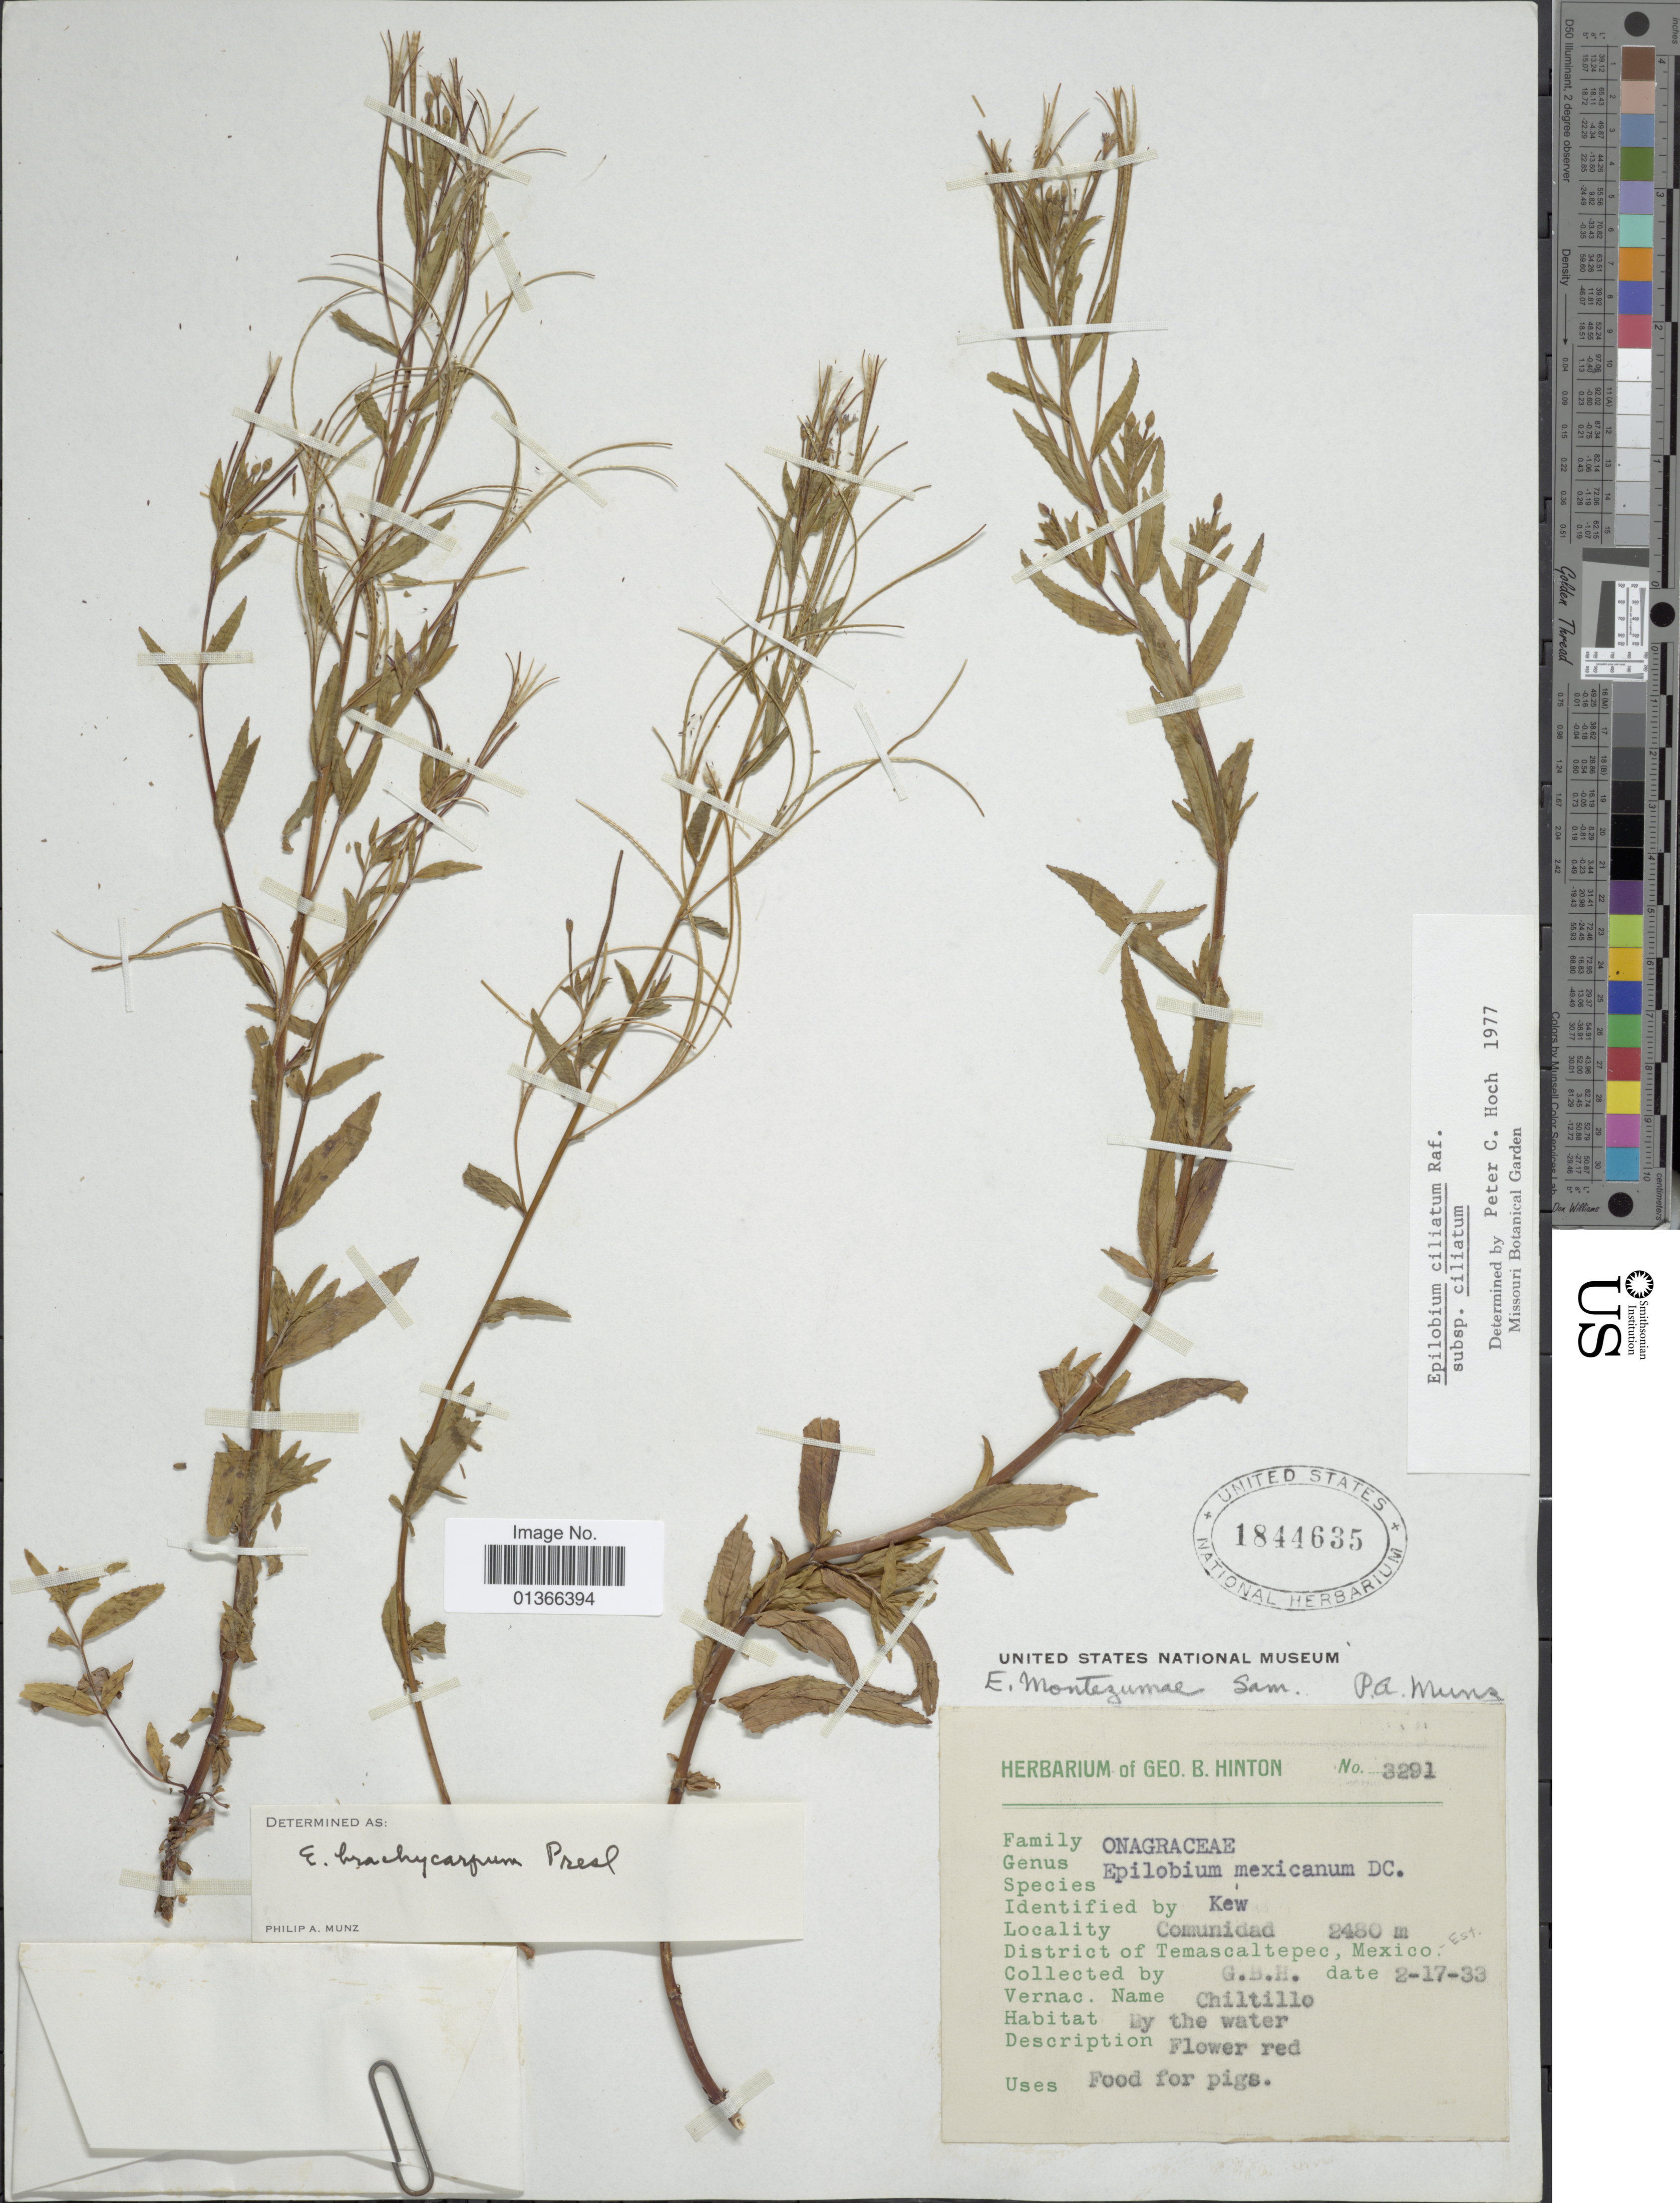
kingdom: Plantae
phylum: Tracheophyta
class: Magnoliopsida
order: Myrtales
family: Onagraceae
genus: Epilobium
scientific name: Epilobium ciliatum subsp. ciliatum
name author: Raf.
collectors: G. B. Hinton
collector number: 3291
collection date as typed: Transcribed d/m/y: 17/2/33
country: Mexico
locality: Comunidad. District of Temascaltepec.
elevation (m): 2480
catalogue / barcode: US 1844635